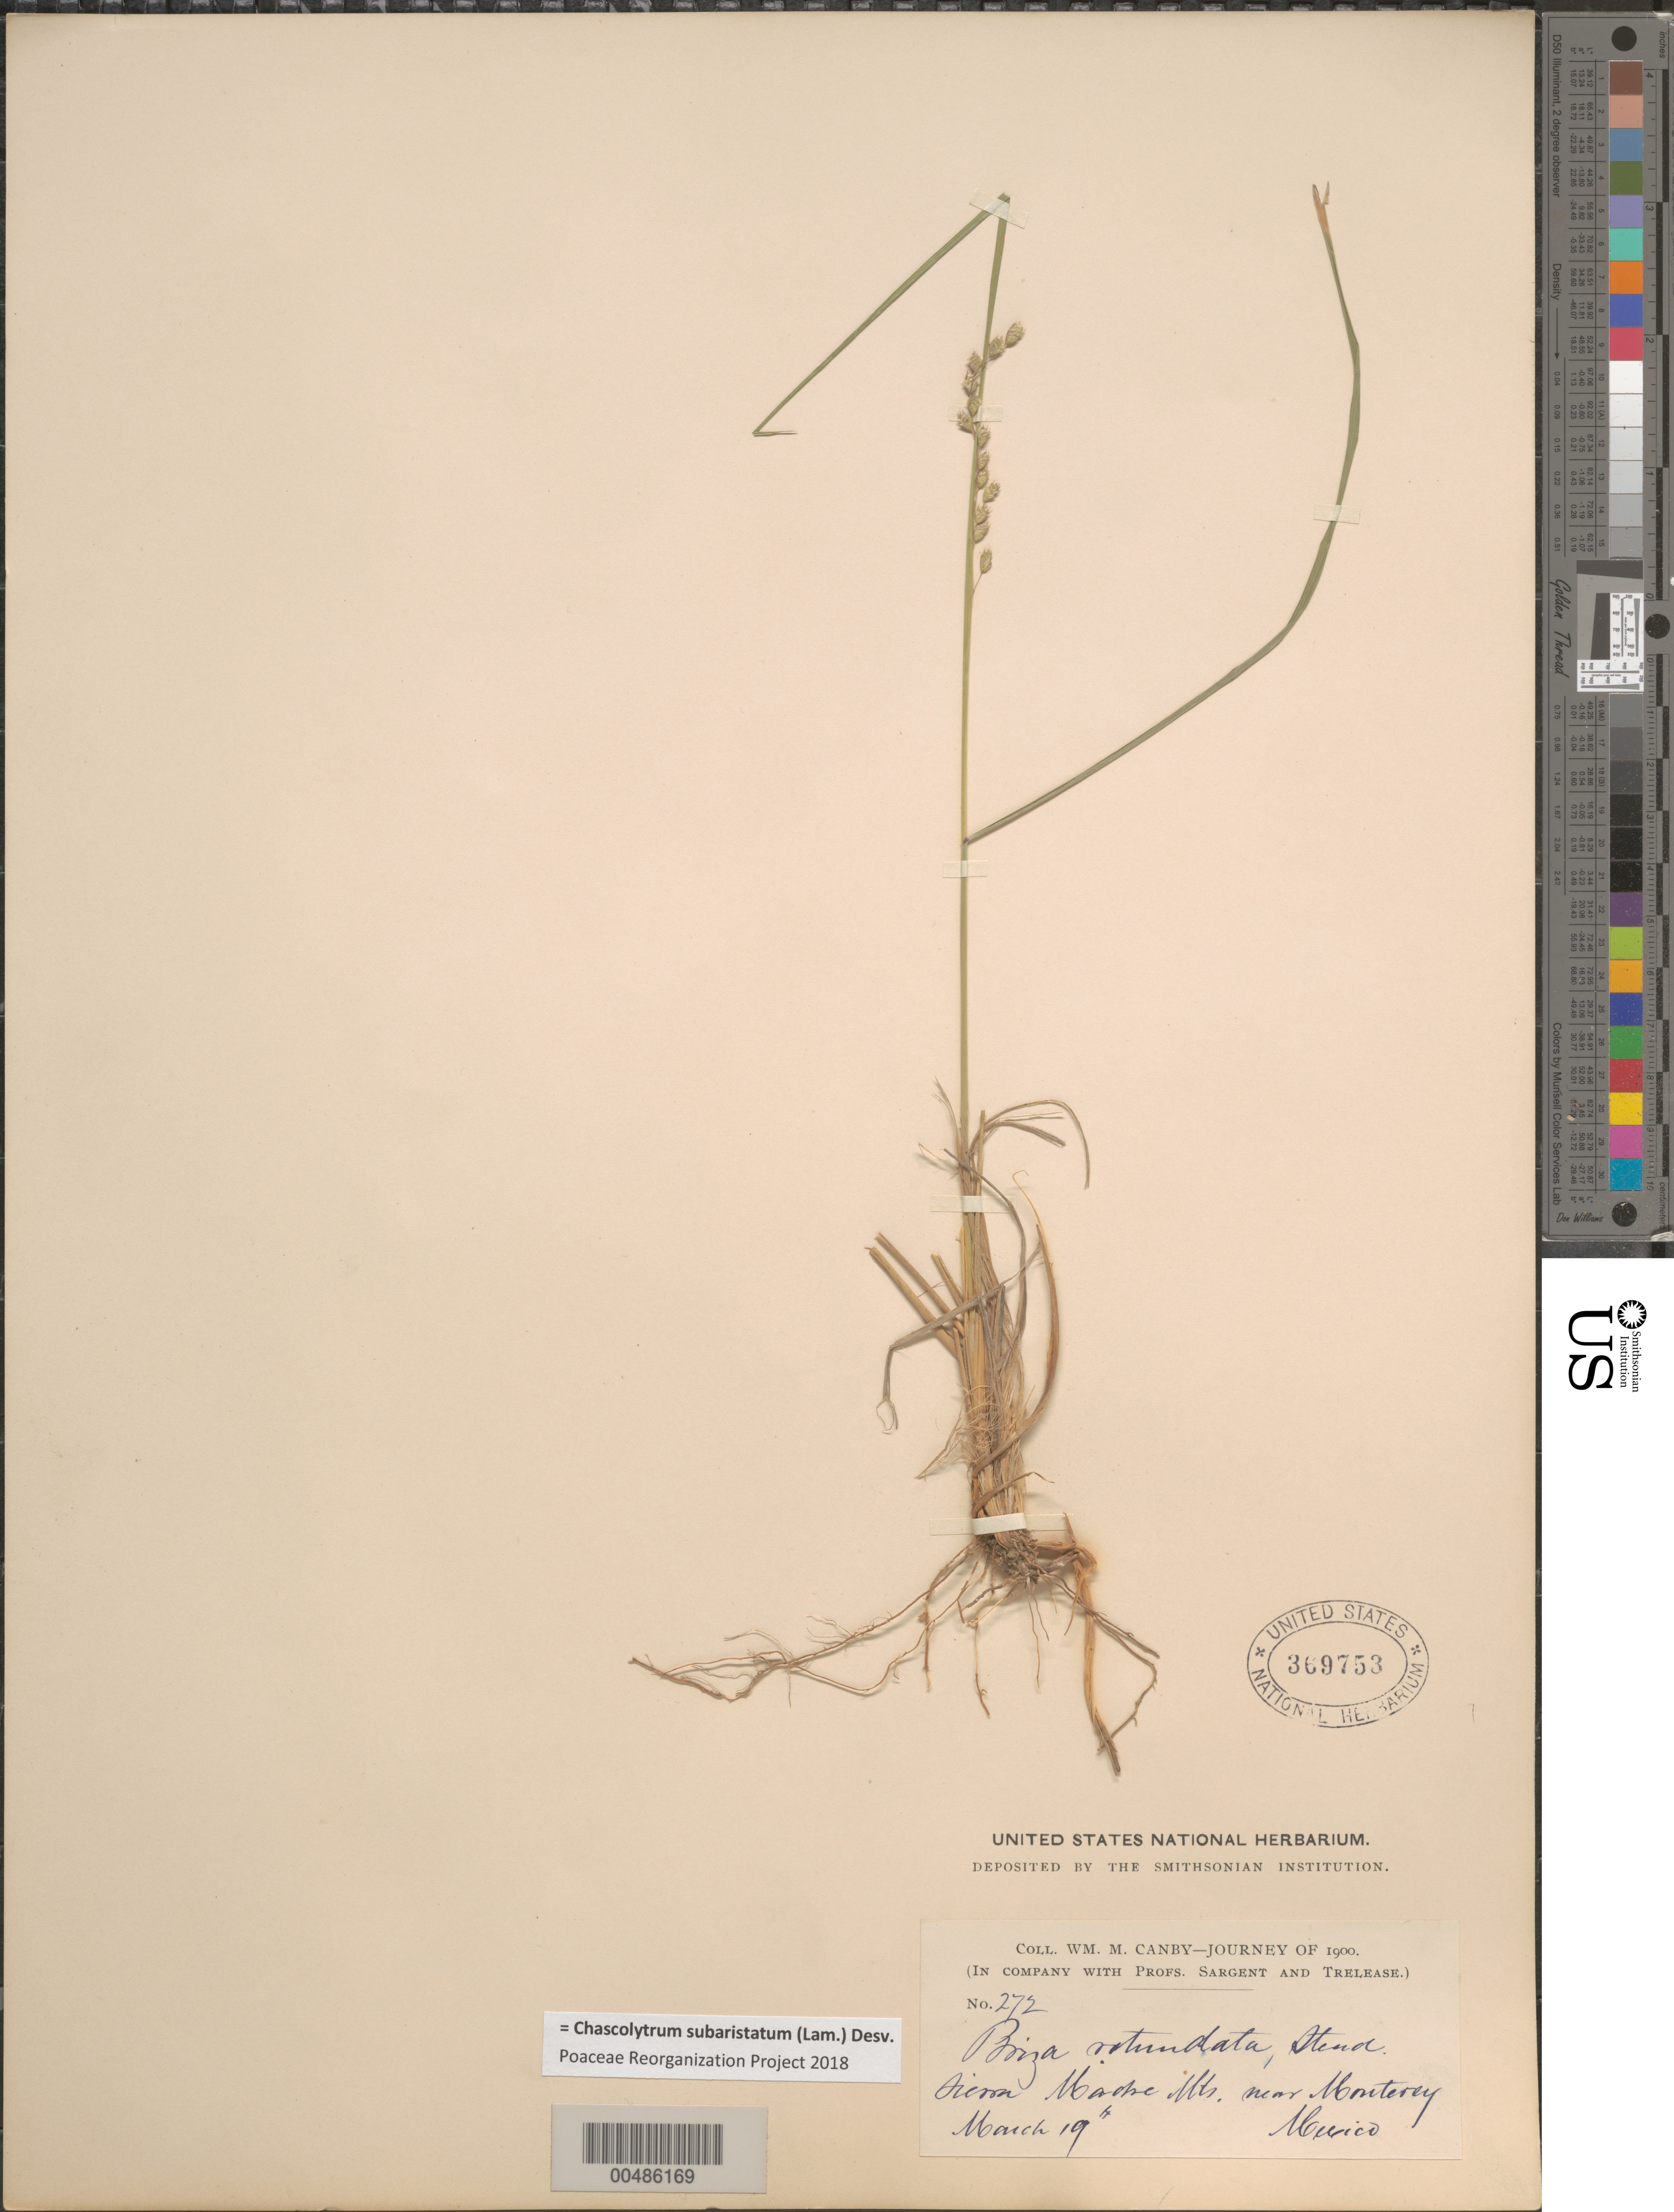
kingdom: Plantae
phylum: Tracheophyta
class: Liliopsida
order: Poales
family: Poaceae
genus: Chascolytrum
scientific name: Chascolytrum subaristatum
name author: (Lam.) Desv.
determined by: Poaceae Reorganization Project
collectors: W. M. Canby, C. S. Sargent & -- Trelease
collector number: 272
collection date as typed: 19 Mar 1900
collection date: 1900-03-19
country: Mexico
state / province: Nuevo León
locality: Sierra Madre Mts, near Monterey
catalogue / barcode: US 369753